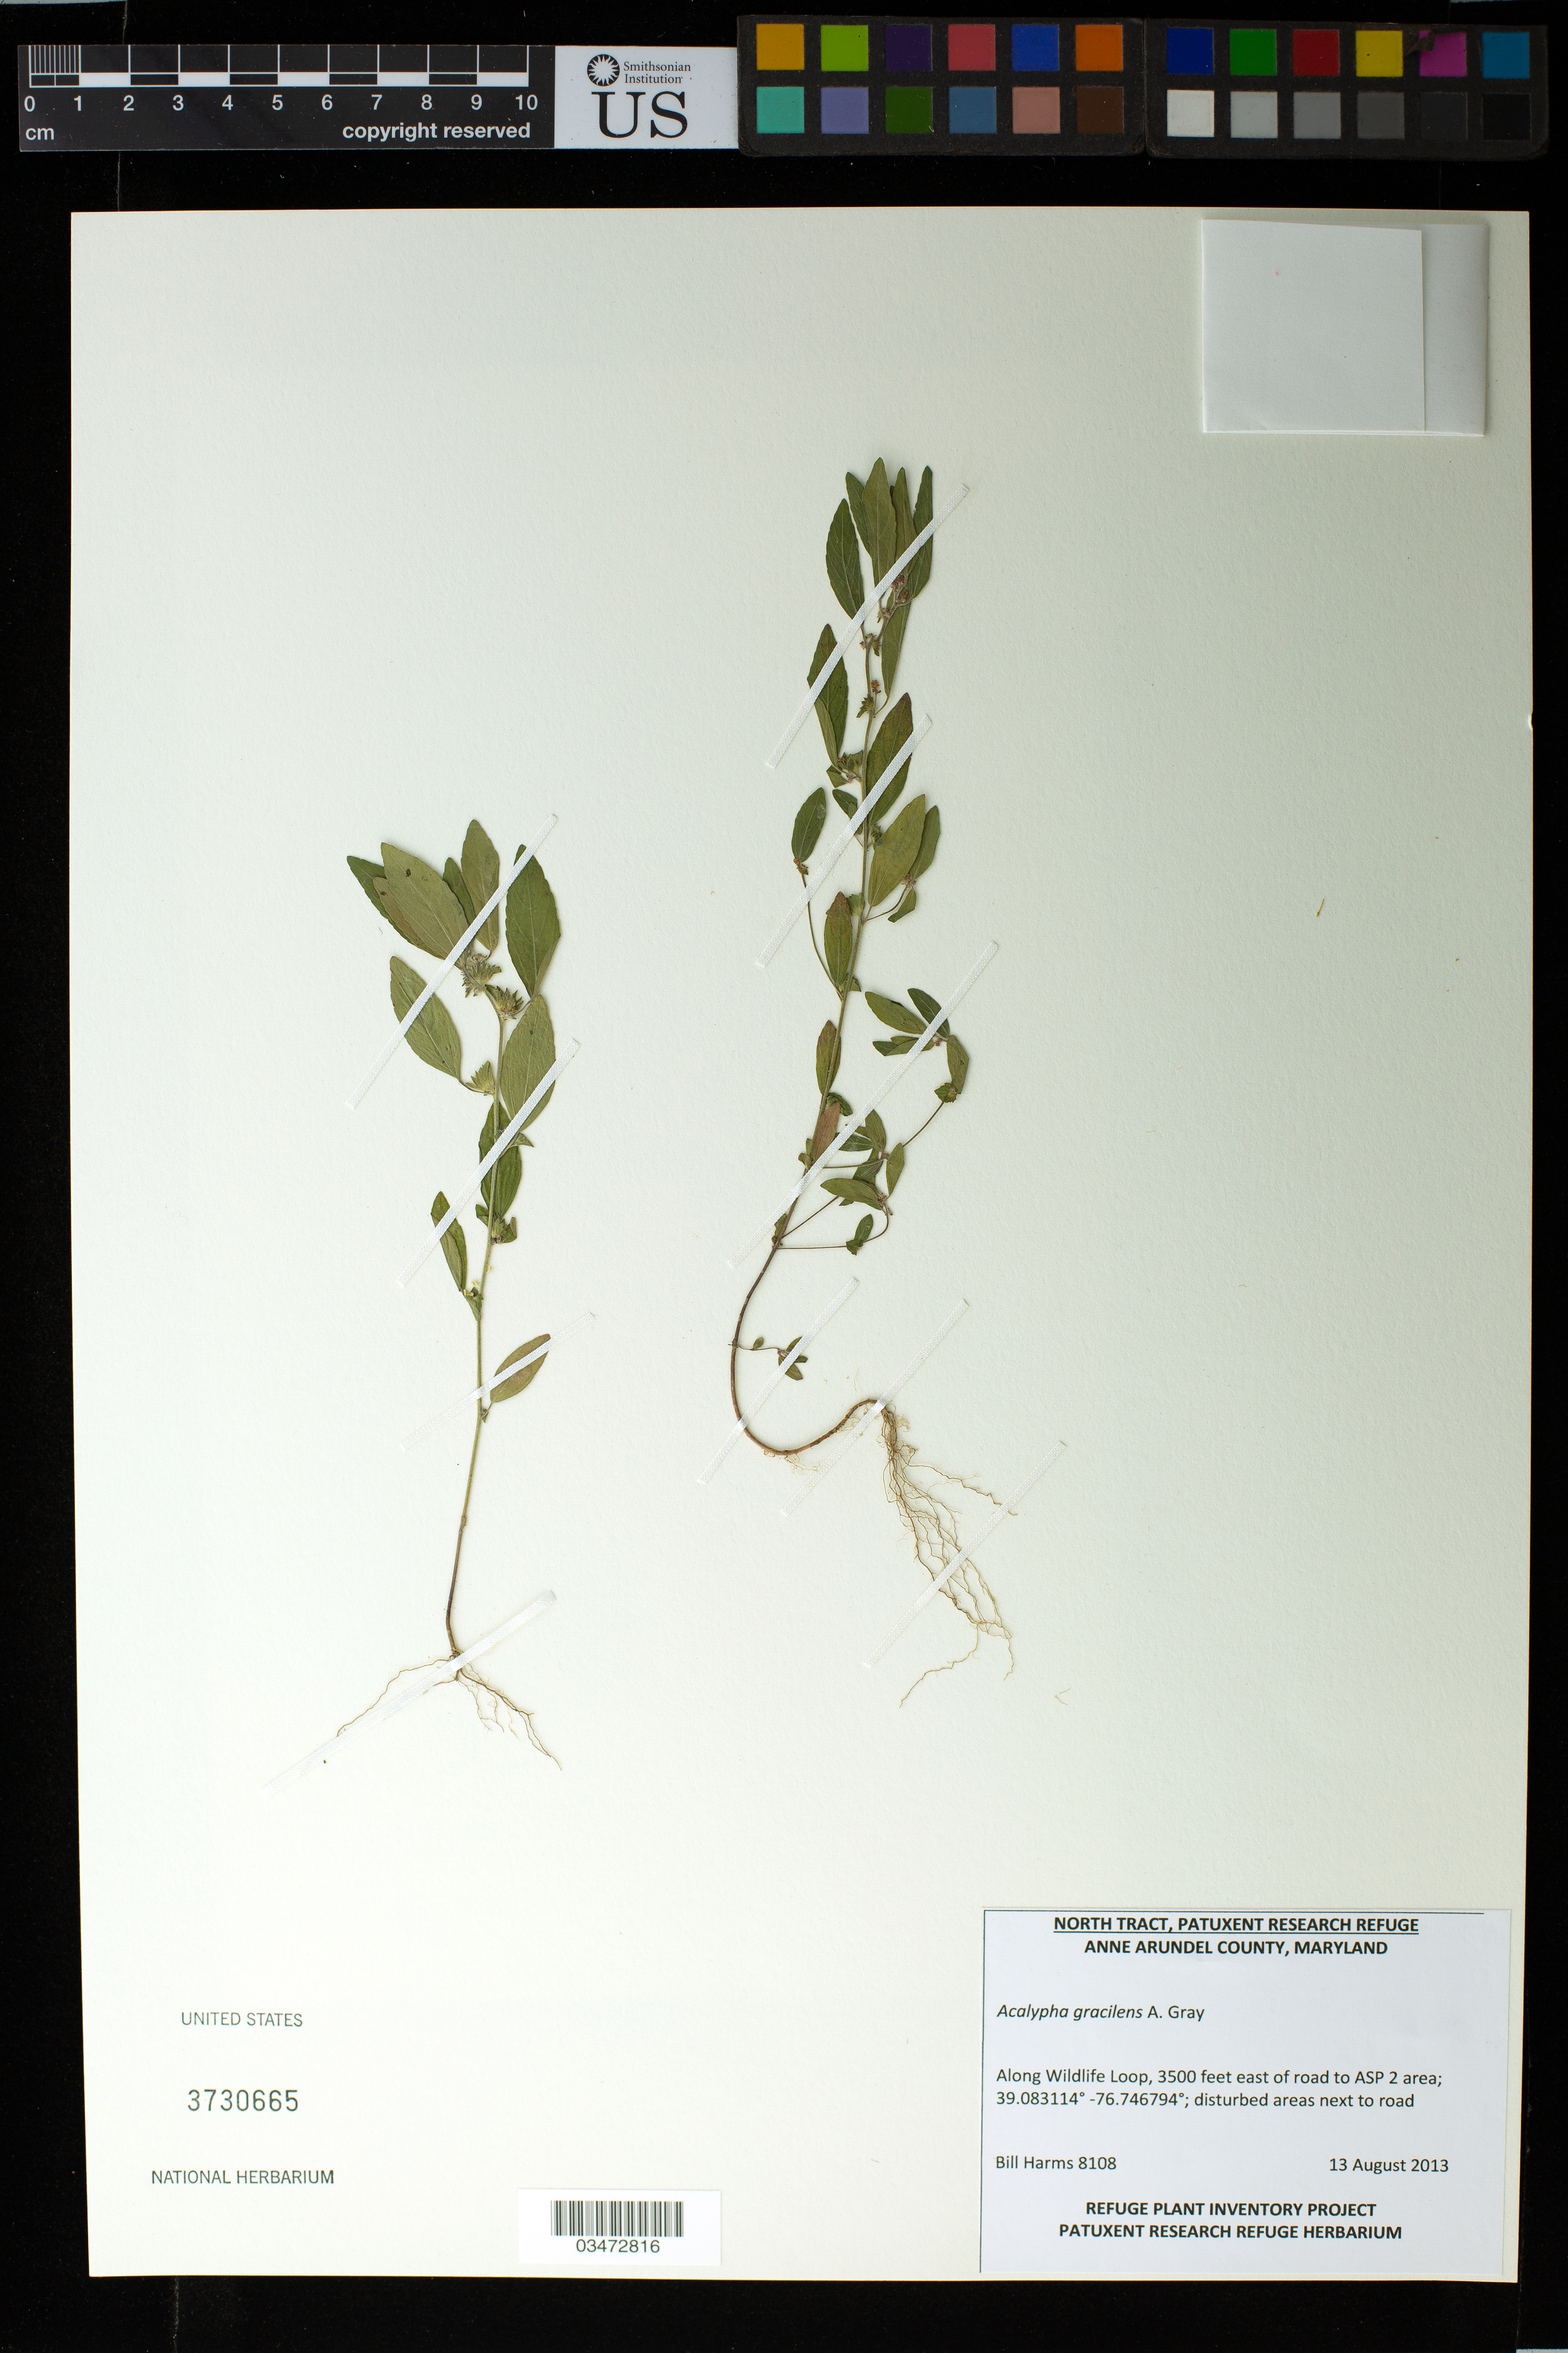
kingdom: Plantae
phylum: Tracheophyta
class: Magnoliopsida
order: Malpighiales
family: Euphorbiaceae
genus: Acalypha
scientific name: Acalypha gracilens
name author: A. Gray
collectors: B. Harms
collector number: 8108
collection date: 2013-08-13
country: United States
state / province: Maryland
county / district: Anne Arundel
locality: Along Wildlife Loop, 3500 ft east of road to ASP 2 area; disturbed areas next to road.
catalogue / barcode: US 3730665